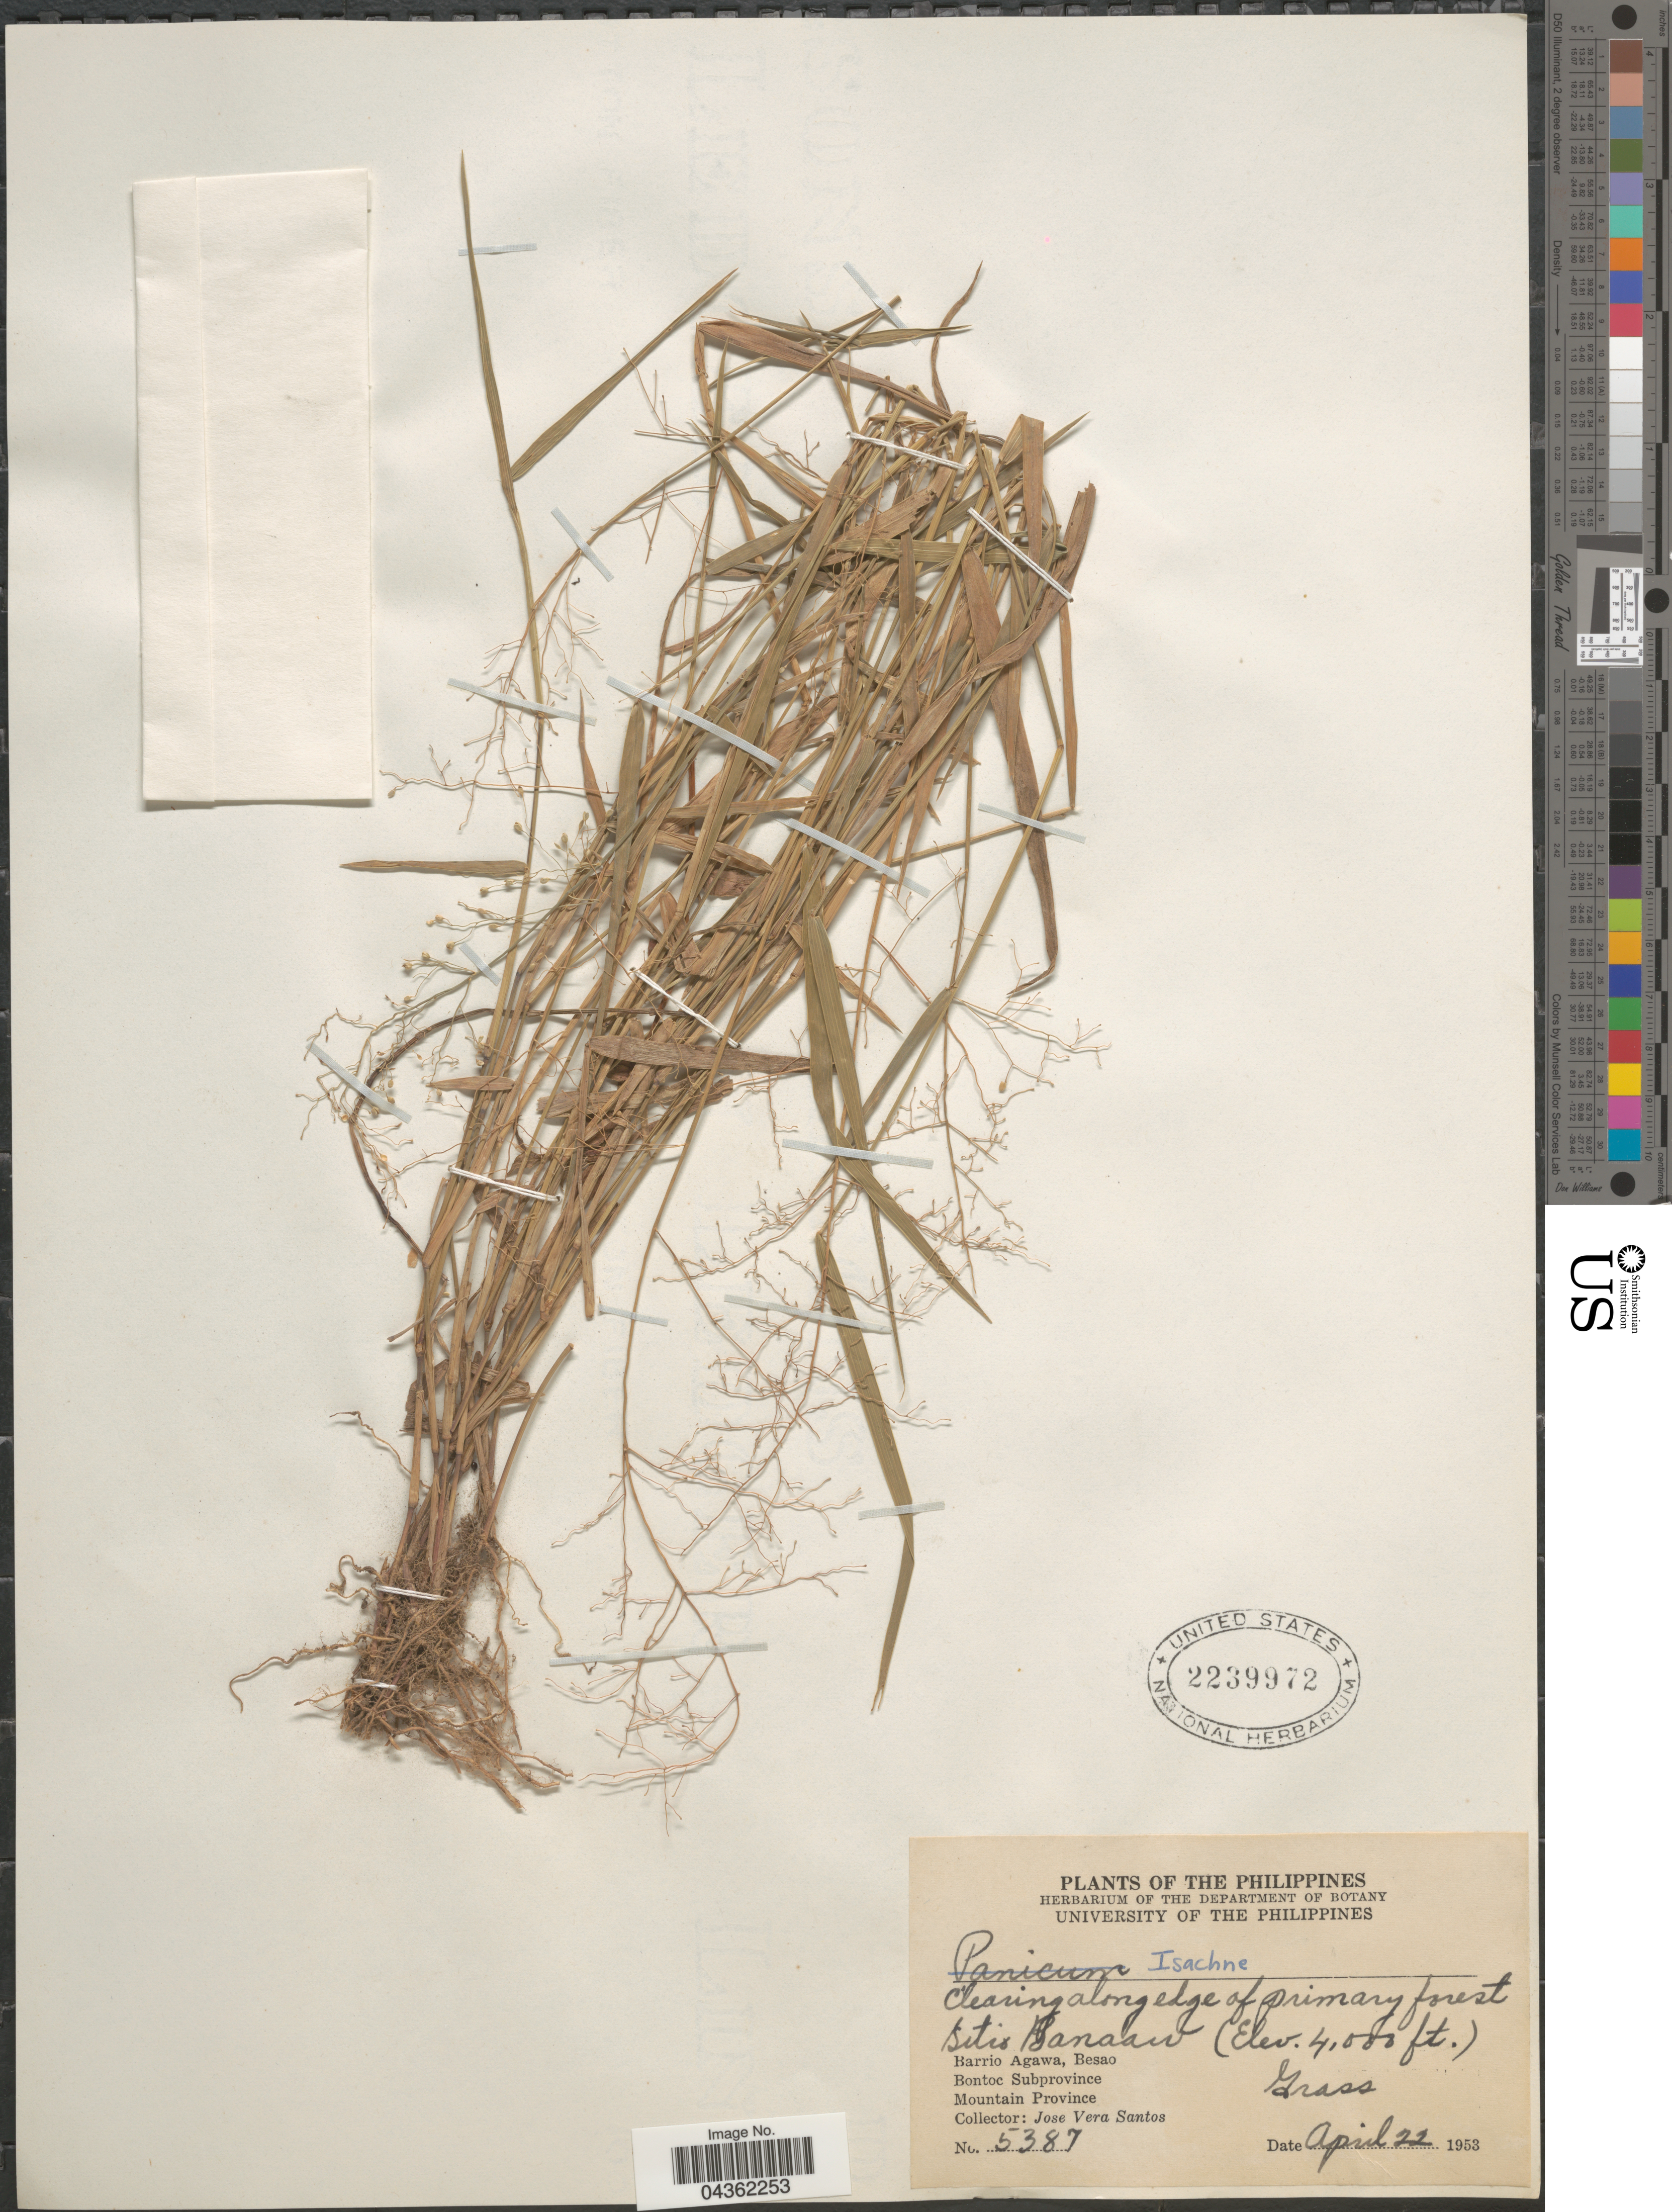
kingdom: Plantae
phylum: Tracheophyta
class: Liliopsida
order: Poales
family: Poaceae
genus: Isachne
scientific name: Isachne sp.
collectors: J. Santos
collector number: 5387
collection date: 1953-04-22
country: Philippines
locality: Clearing along edge of primary forest Sitio Banaaw. Barrio Agawa, Besao. Bontoc Subprovince. Mountain Province.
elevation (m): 1219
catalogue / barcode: US 2239972